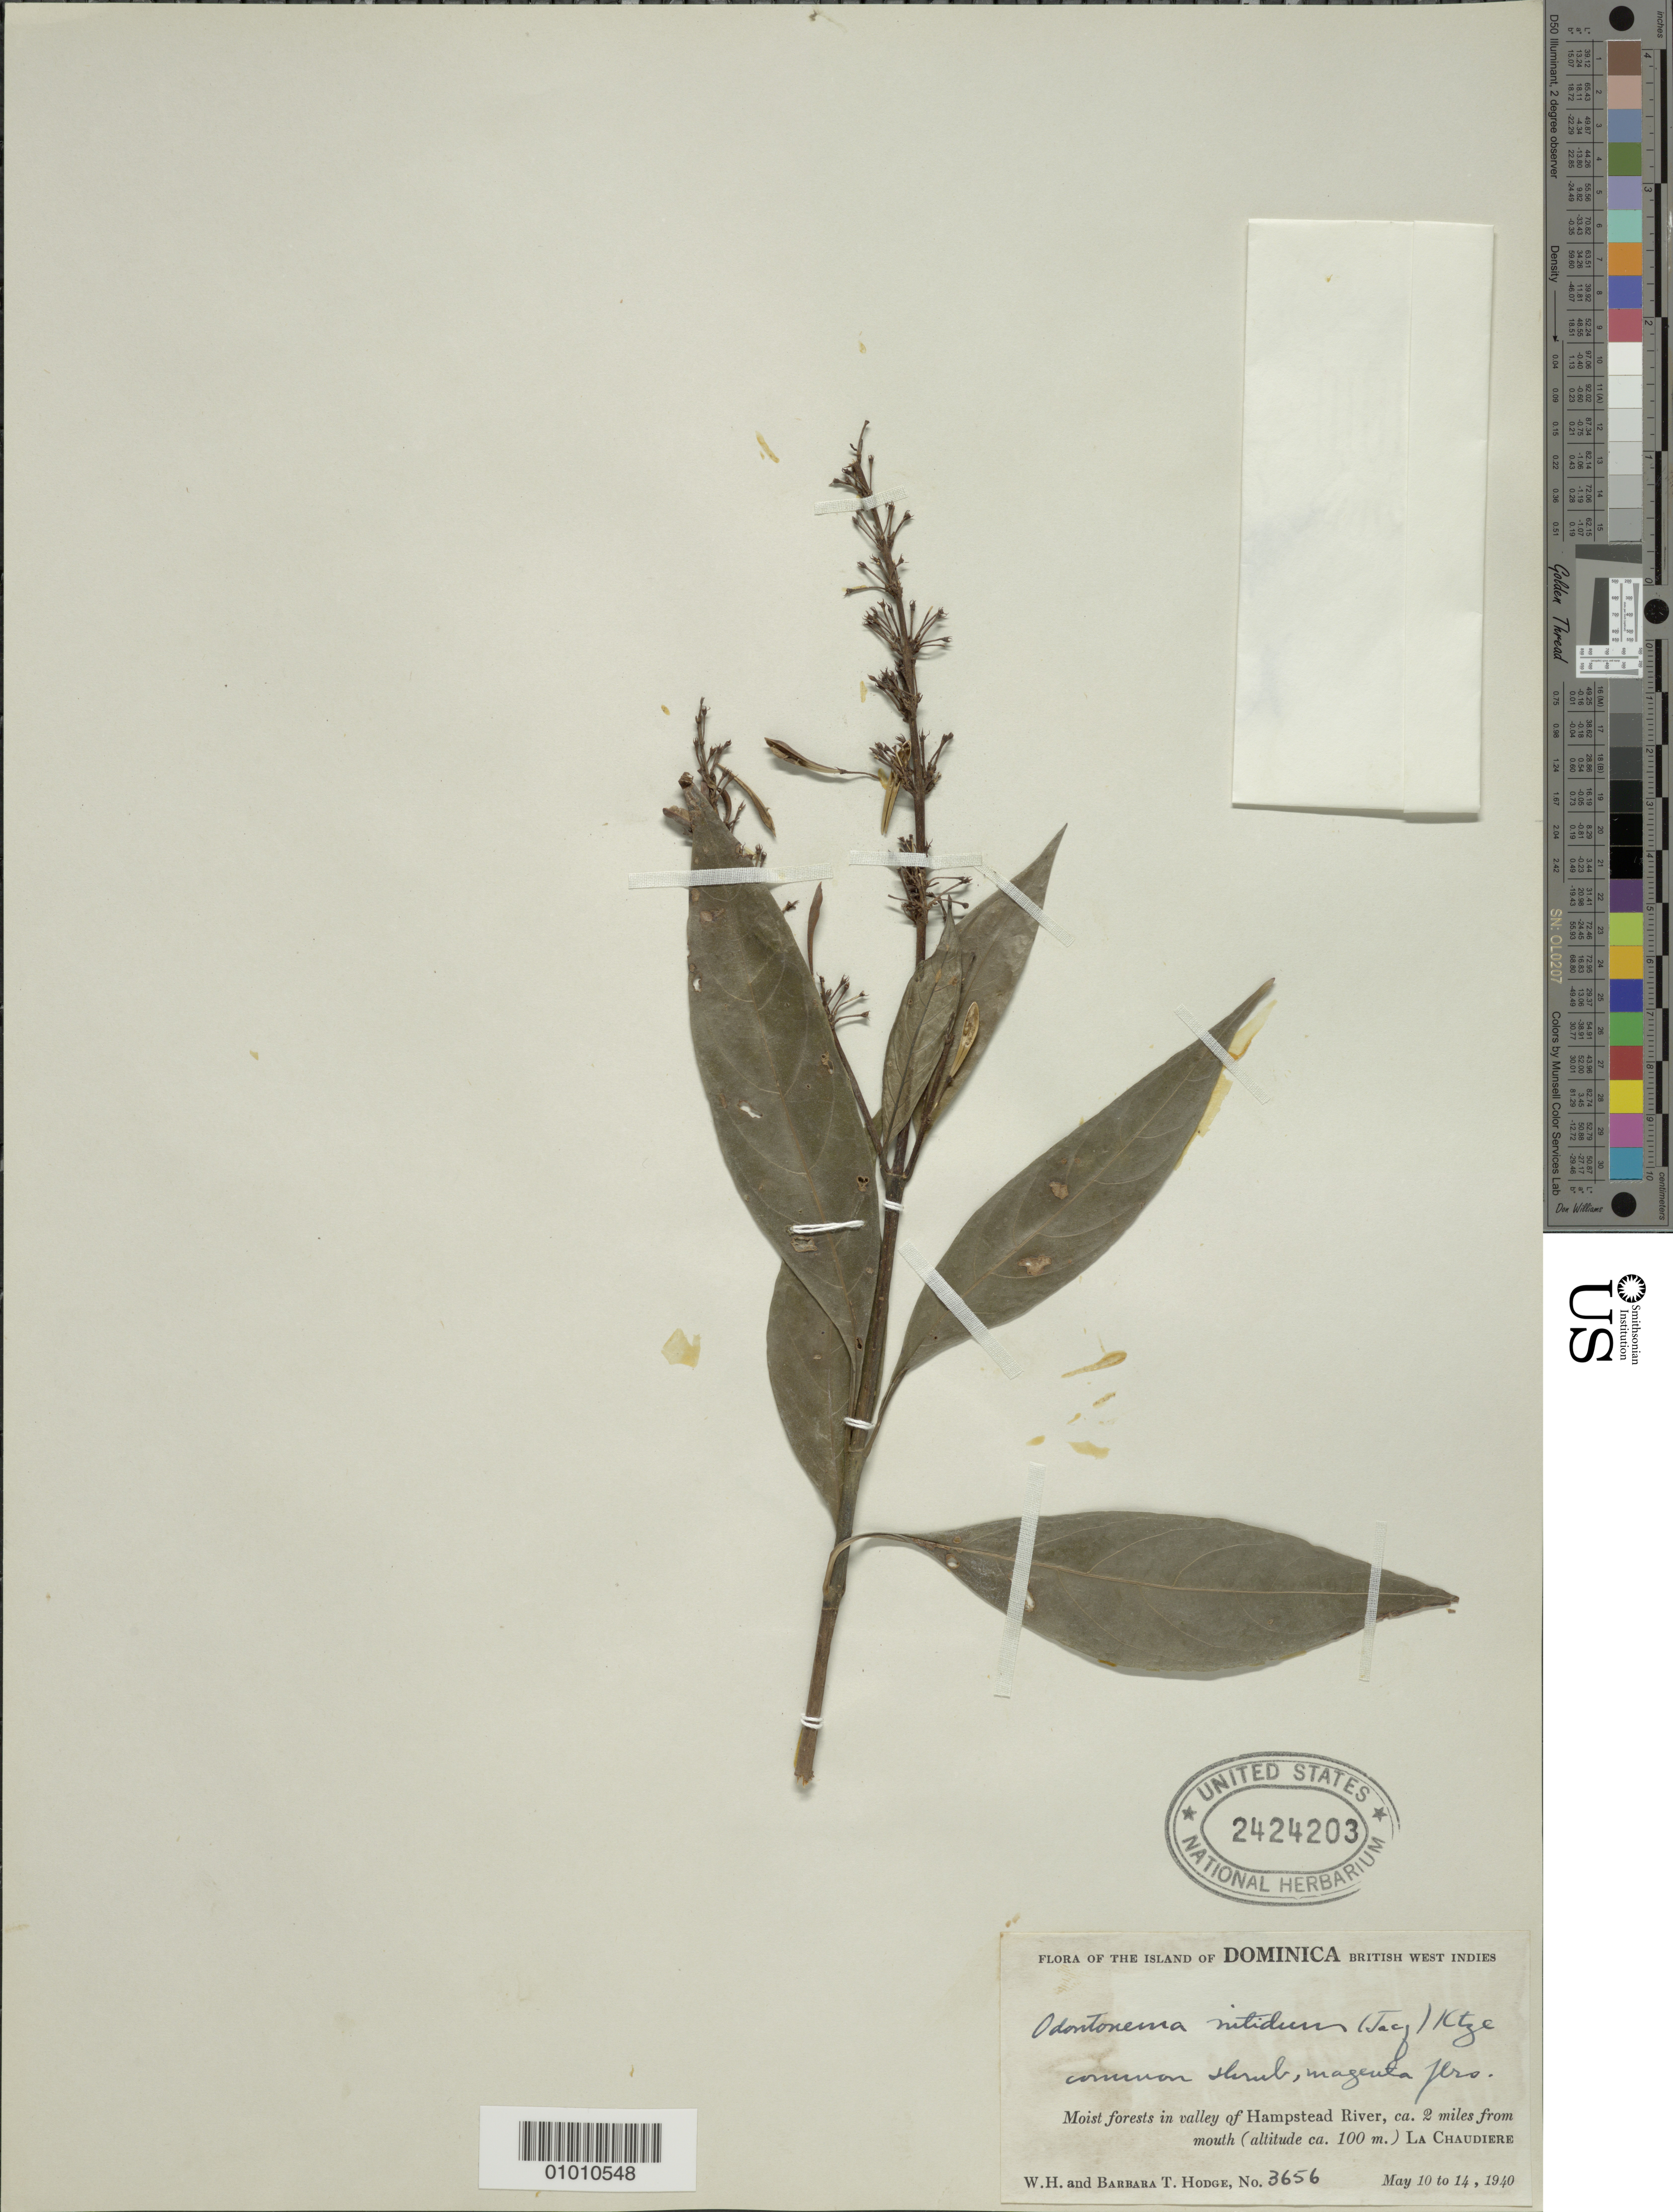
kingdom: Plantae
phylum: Tracheophyta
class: Magnoliopsida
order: Lamiales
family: Acanthaceae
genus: Odontonema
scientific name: Odontonema nitidum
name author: (Jacq.) Kuntze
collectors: W. Hodge & B. Hodge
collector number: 3656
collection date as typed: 10 May 1940 to 14 May 1940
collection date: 1940-05-10/1940-05-14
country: Dominica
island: Dominica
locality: Valley of Hampstead River, about 2 miles from mouth. La Chaudière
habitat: Moist forests in valley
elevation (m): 100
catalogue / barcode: US 2424203